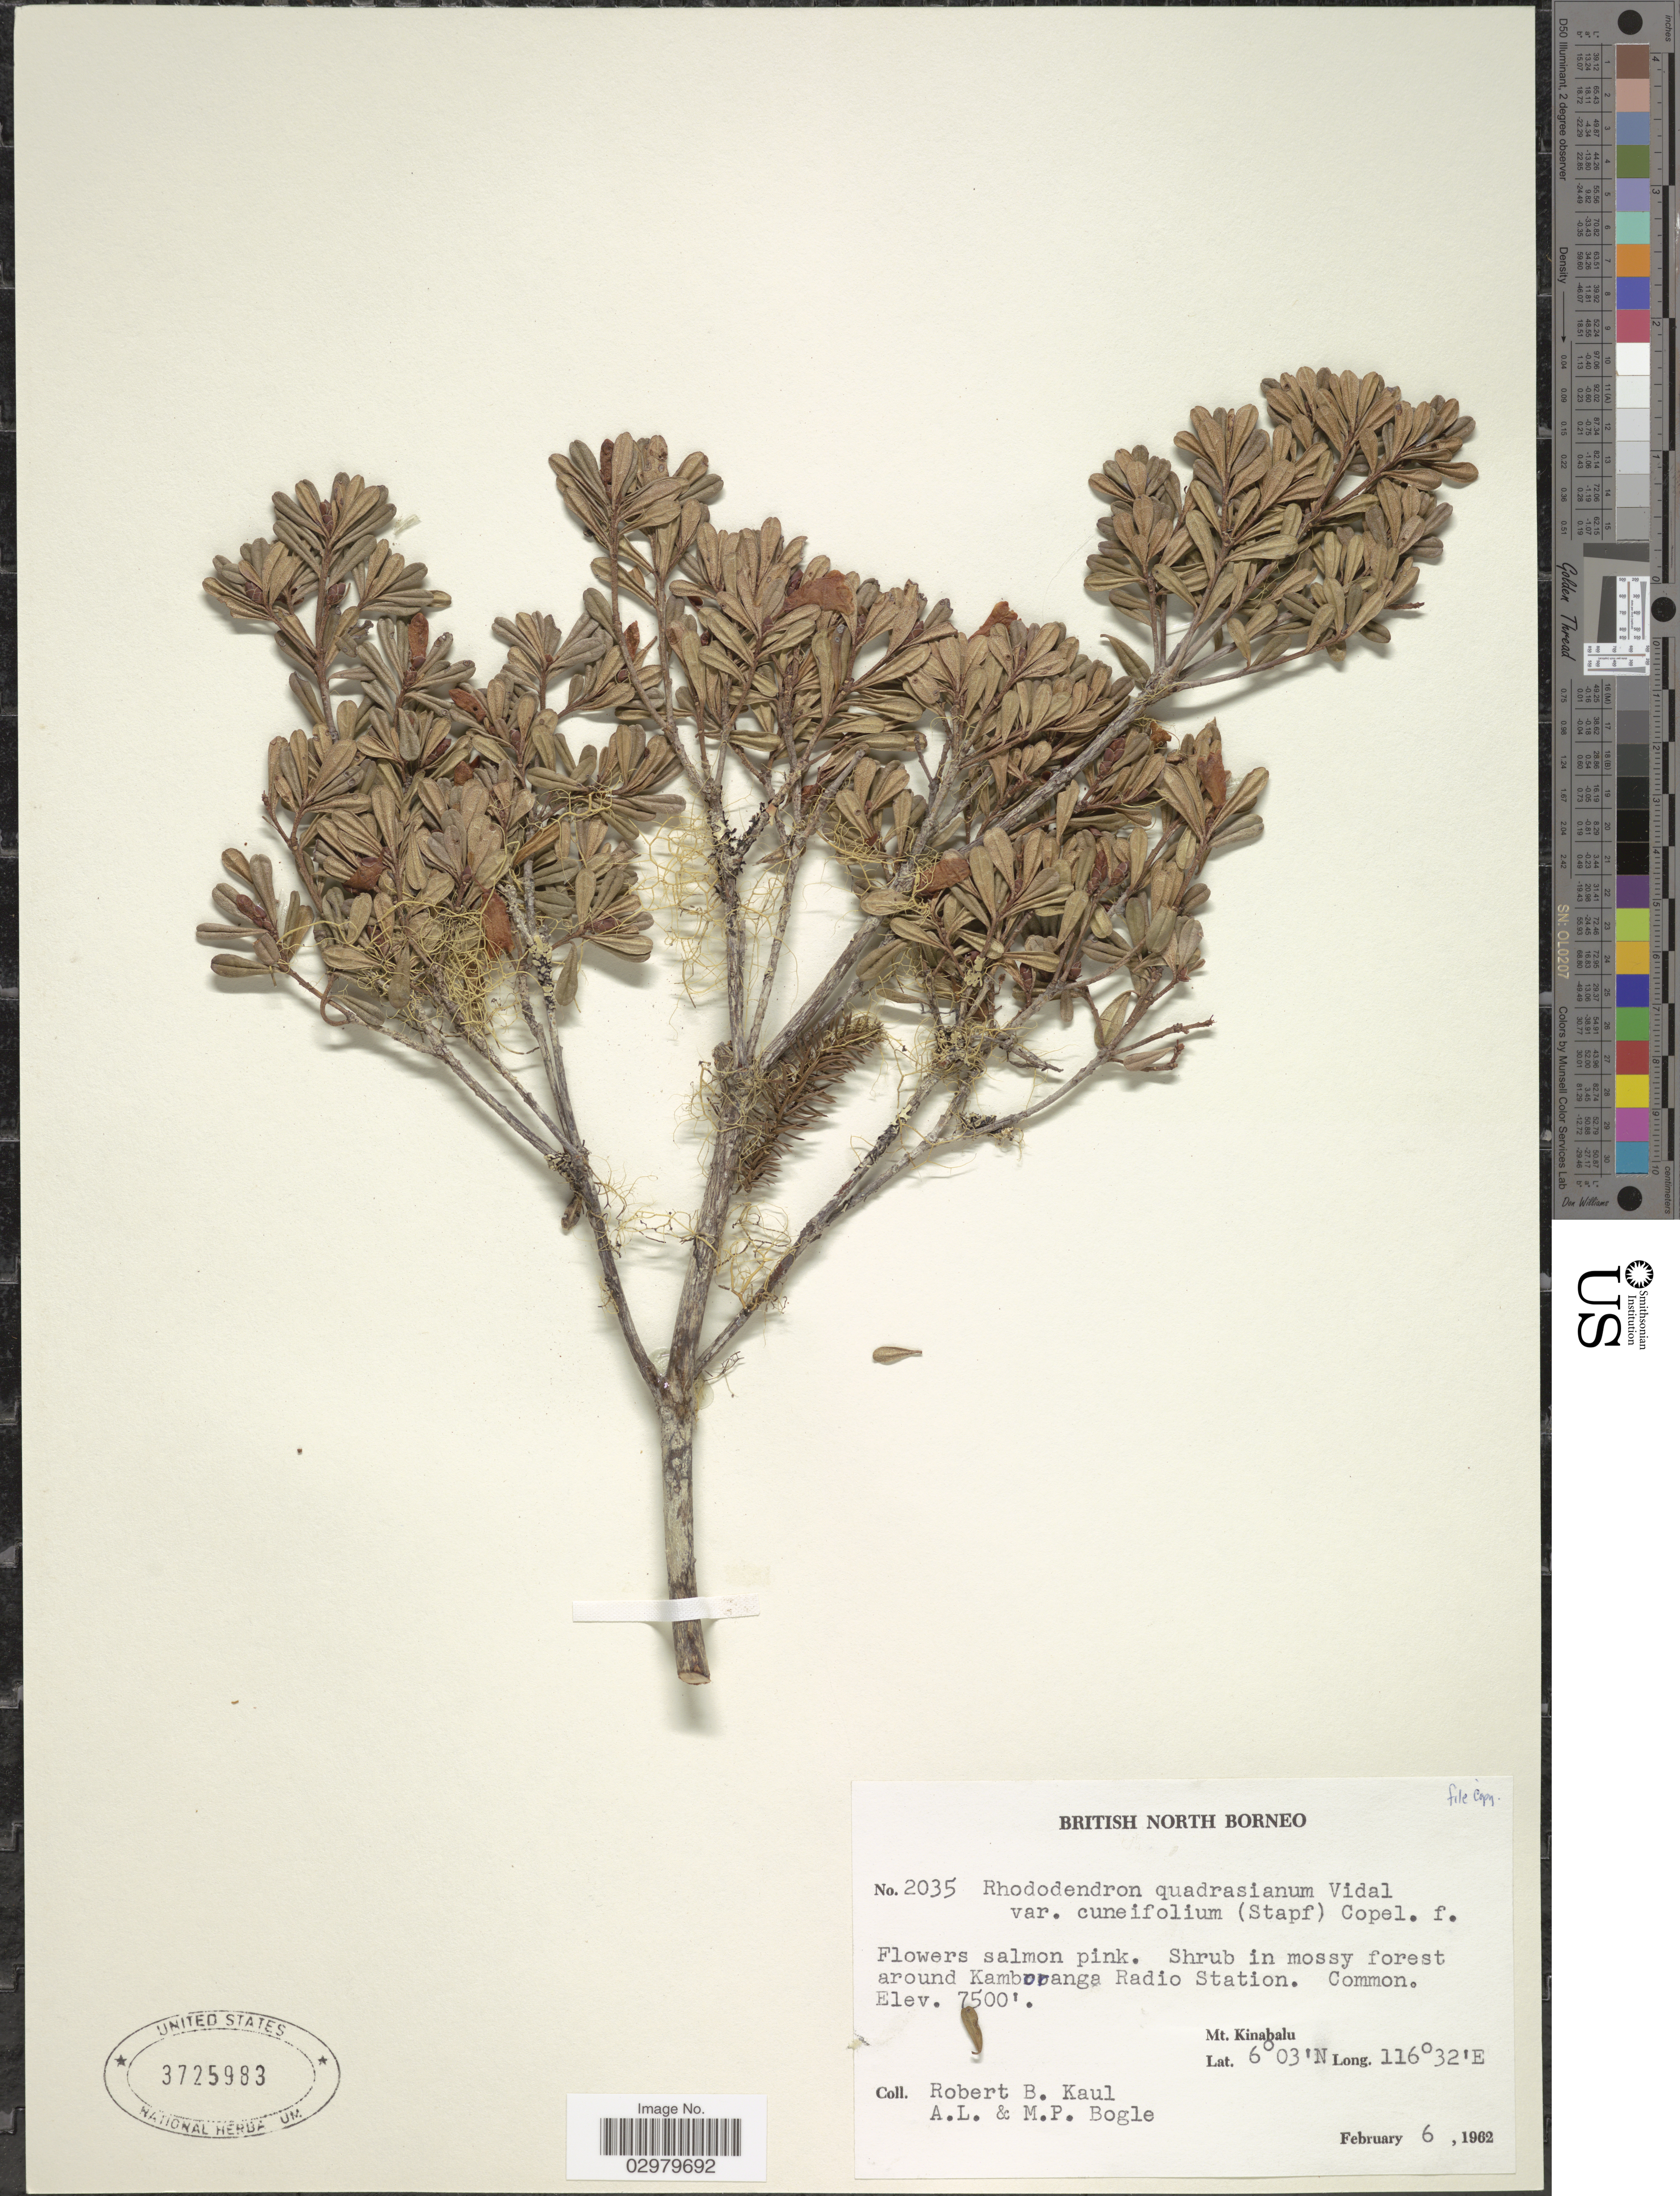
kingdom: Plantae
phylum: Tracheophyta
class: Magnoliopsida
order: Ericales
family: Ericaceae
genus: Rhododendron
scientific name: Rhododendron quadrasianum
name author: Vidal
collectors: R. Kaul, Bogle, A.L. & M. Bogle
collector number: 2035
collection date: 1962-02-06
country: Malaysia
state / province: Sabah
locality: British North Borneo. Aroung Kamoranga Radio Station. Mt. Kinabalu.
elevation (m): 2286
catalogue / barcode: US 3725983